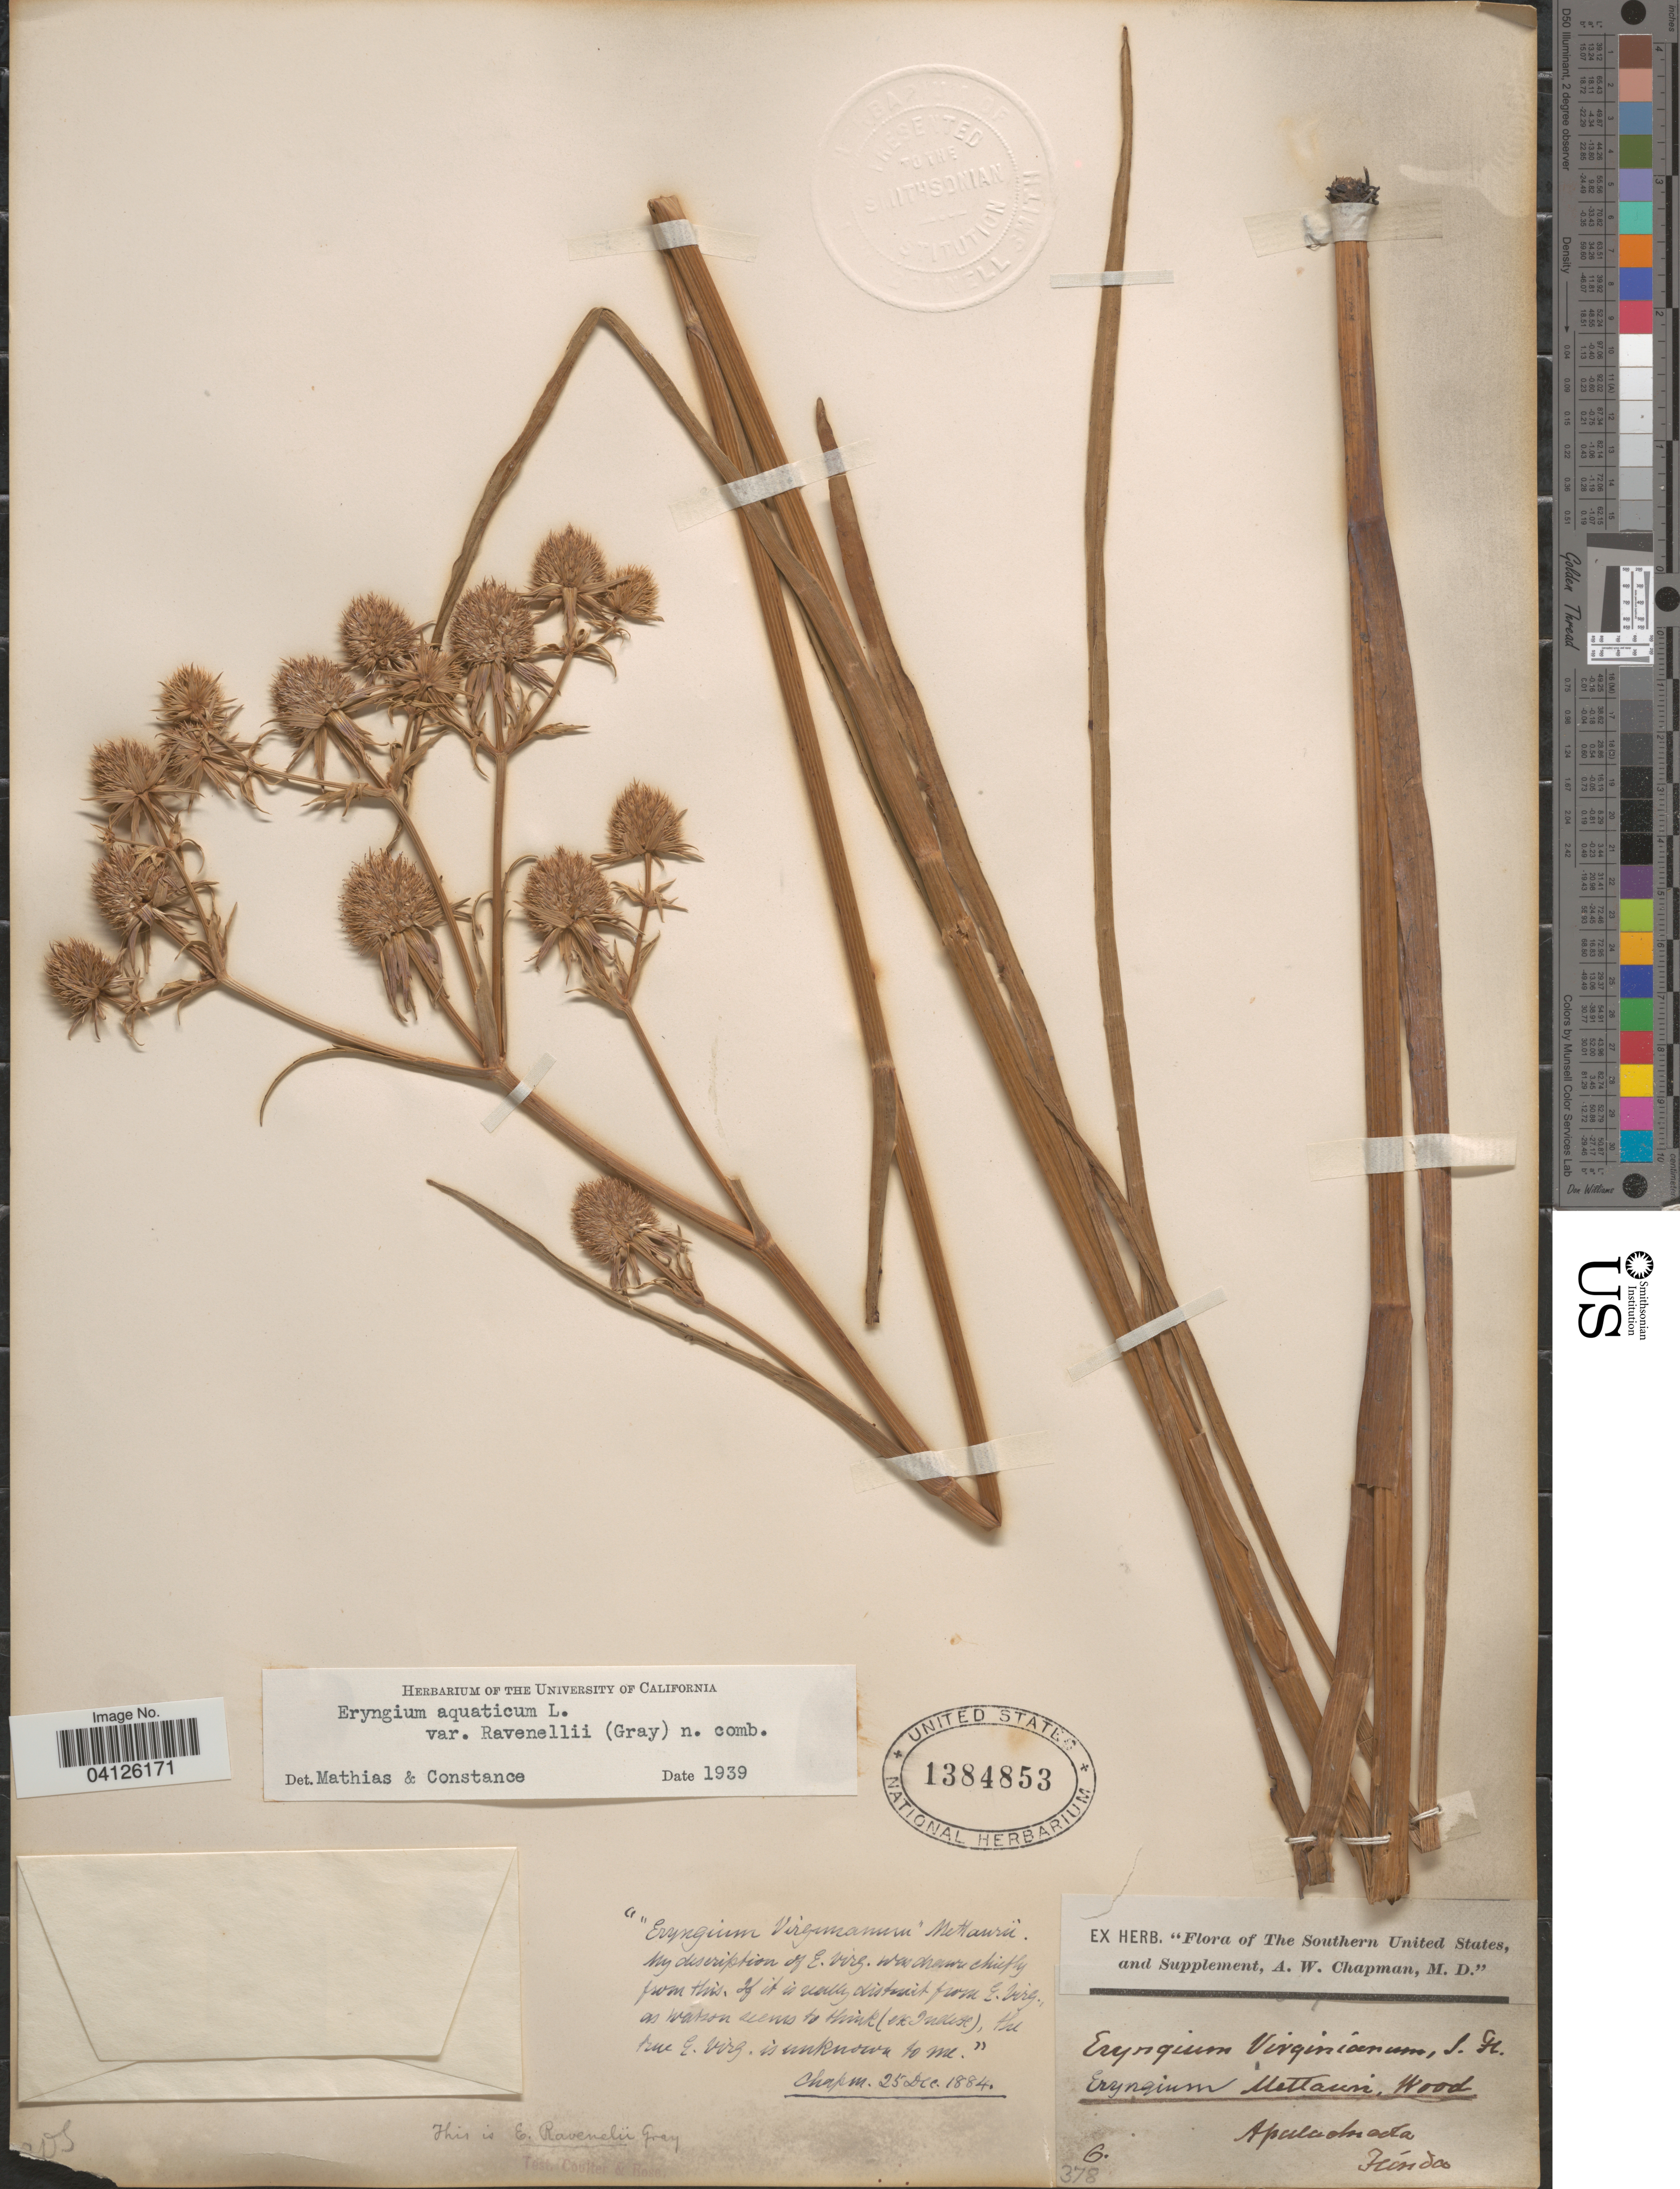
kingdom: Plantae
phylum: Tracheophyta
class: Magnoliopsida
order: Apiales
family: Apiaceae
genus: Eryngium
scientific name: Eryngium aquaticum var. ravenellii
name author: (A. Gray) Mathias & Constance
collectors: ex herb. A.W. Chapman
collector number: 6/378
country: United States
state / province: Florida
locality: The Southern United States, and Supplement. Apalachicola.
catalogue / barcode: US 1384853